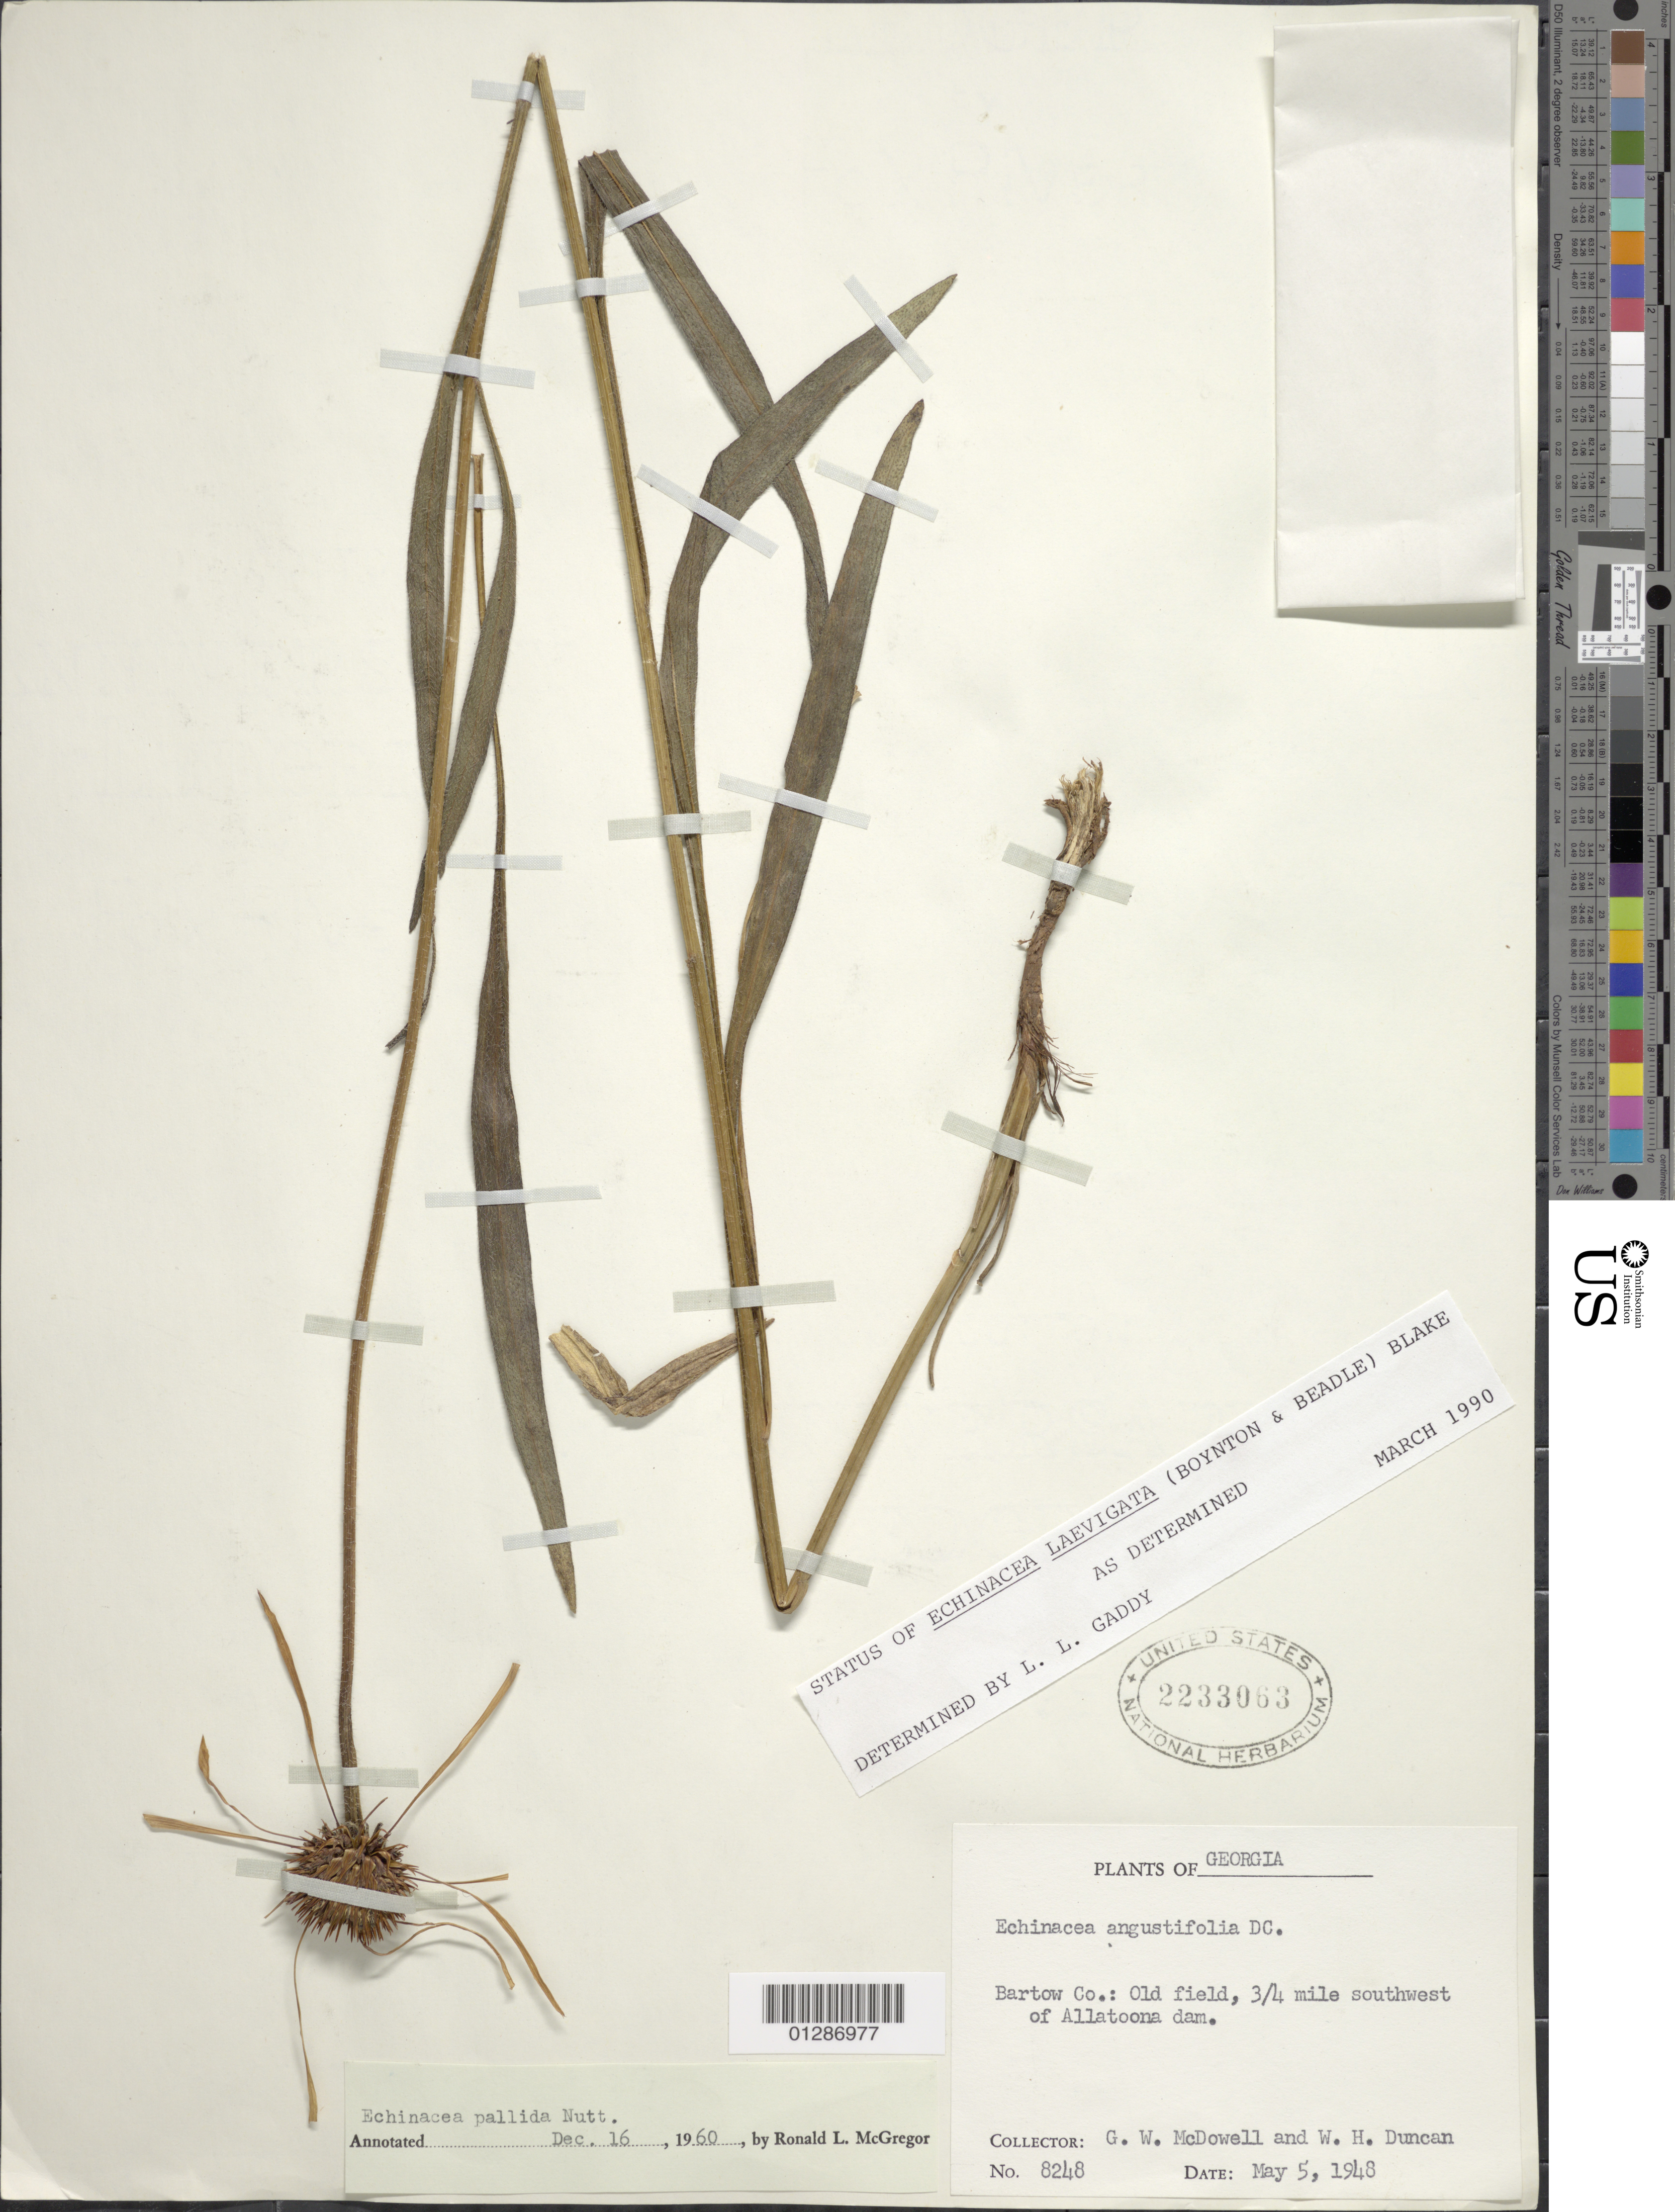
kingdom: Plantae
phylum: Tracheophyta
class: Magnoliopsida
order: Asterales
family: Asteraceae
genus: Echinacea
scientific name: Echinacea angustifolia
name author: DC.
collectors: G. McDowell & W. H. Duncan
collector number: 8248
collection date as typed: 5 May 1948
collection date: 1948-05-05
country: United States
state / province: Georgia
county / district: Bartow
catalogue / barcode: US 2233063